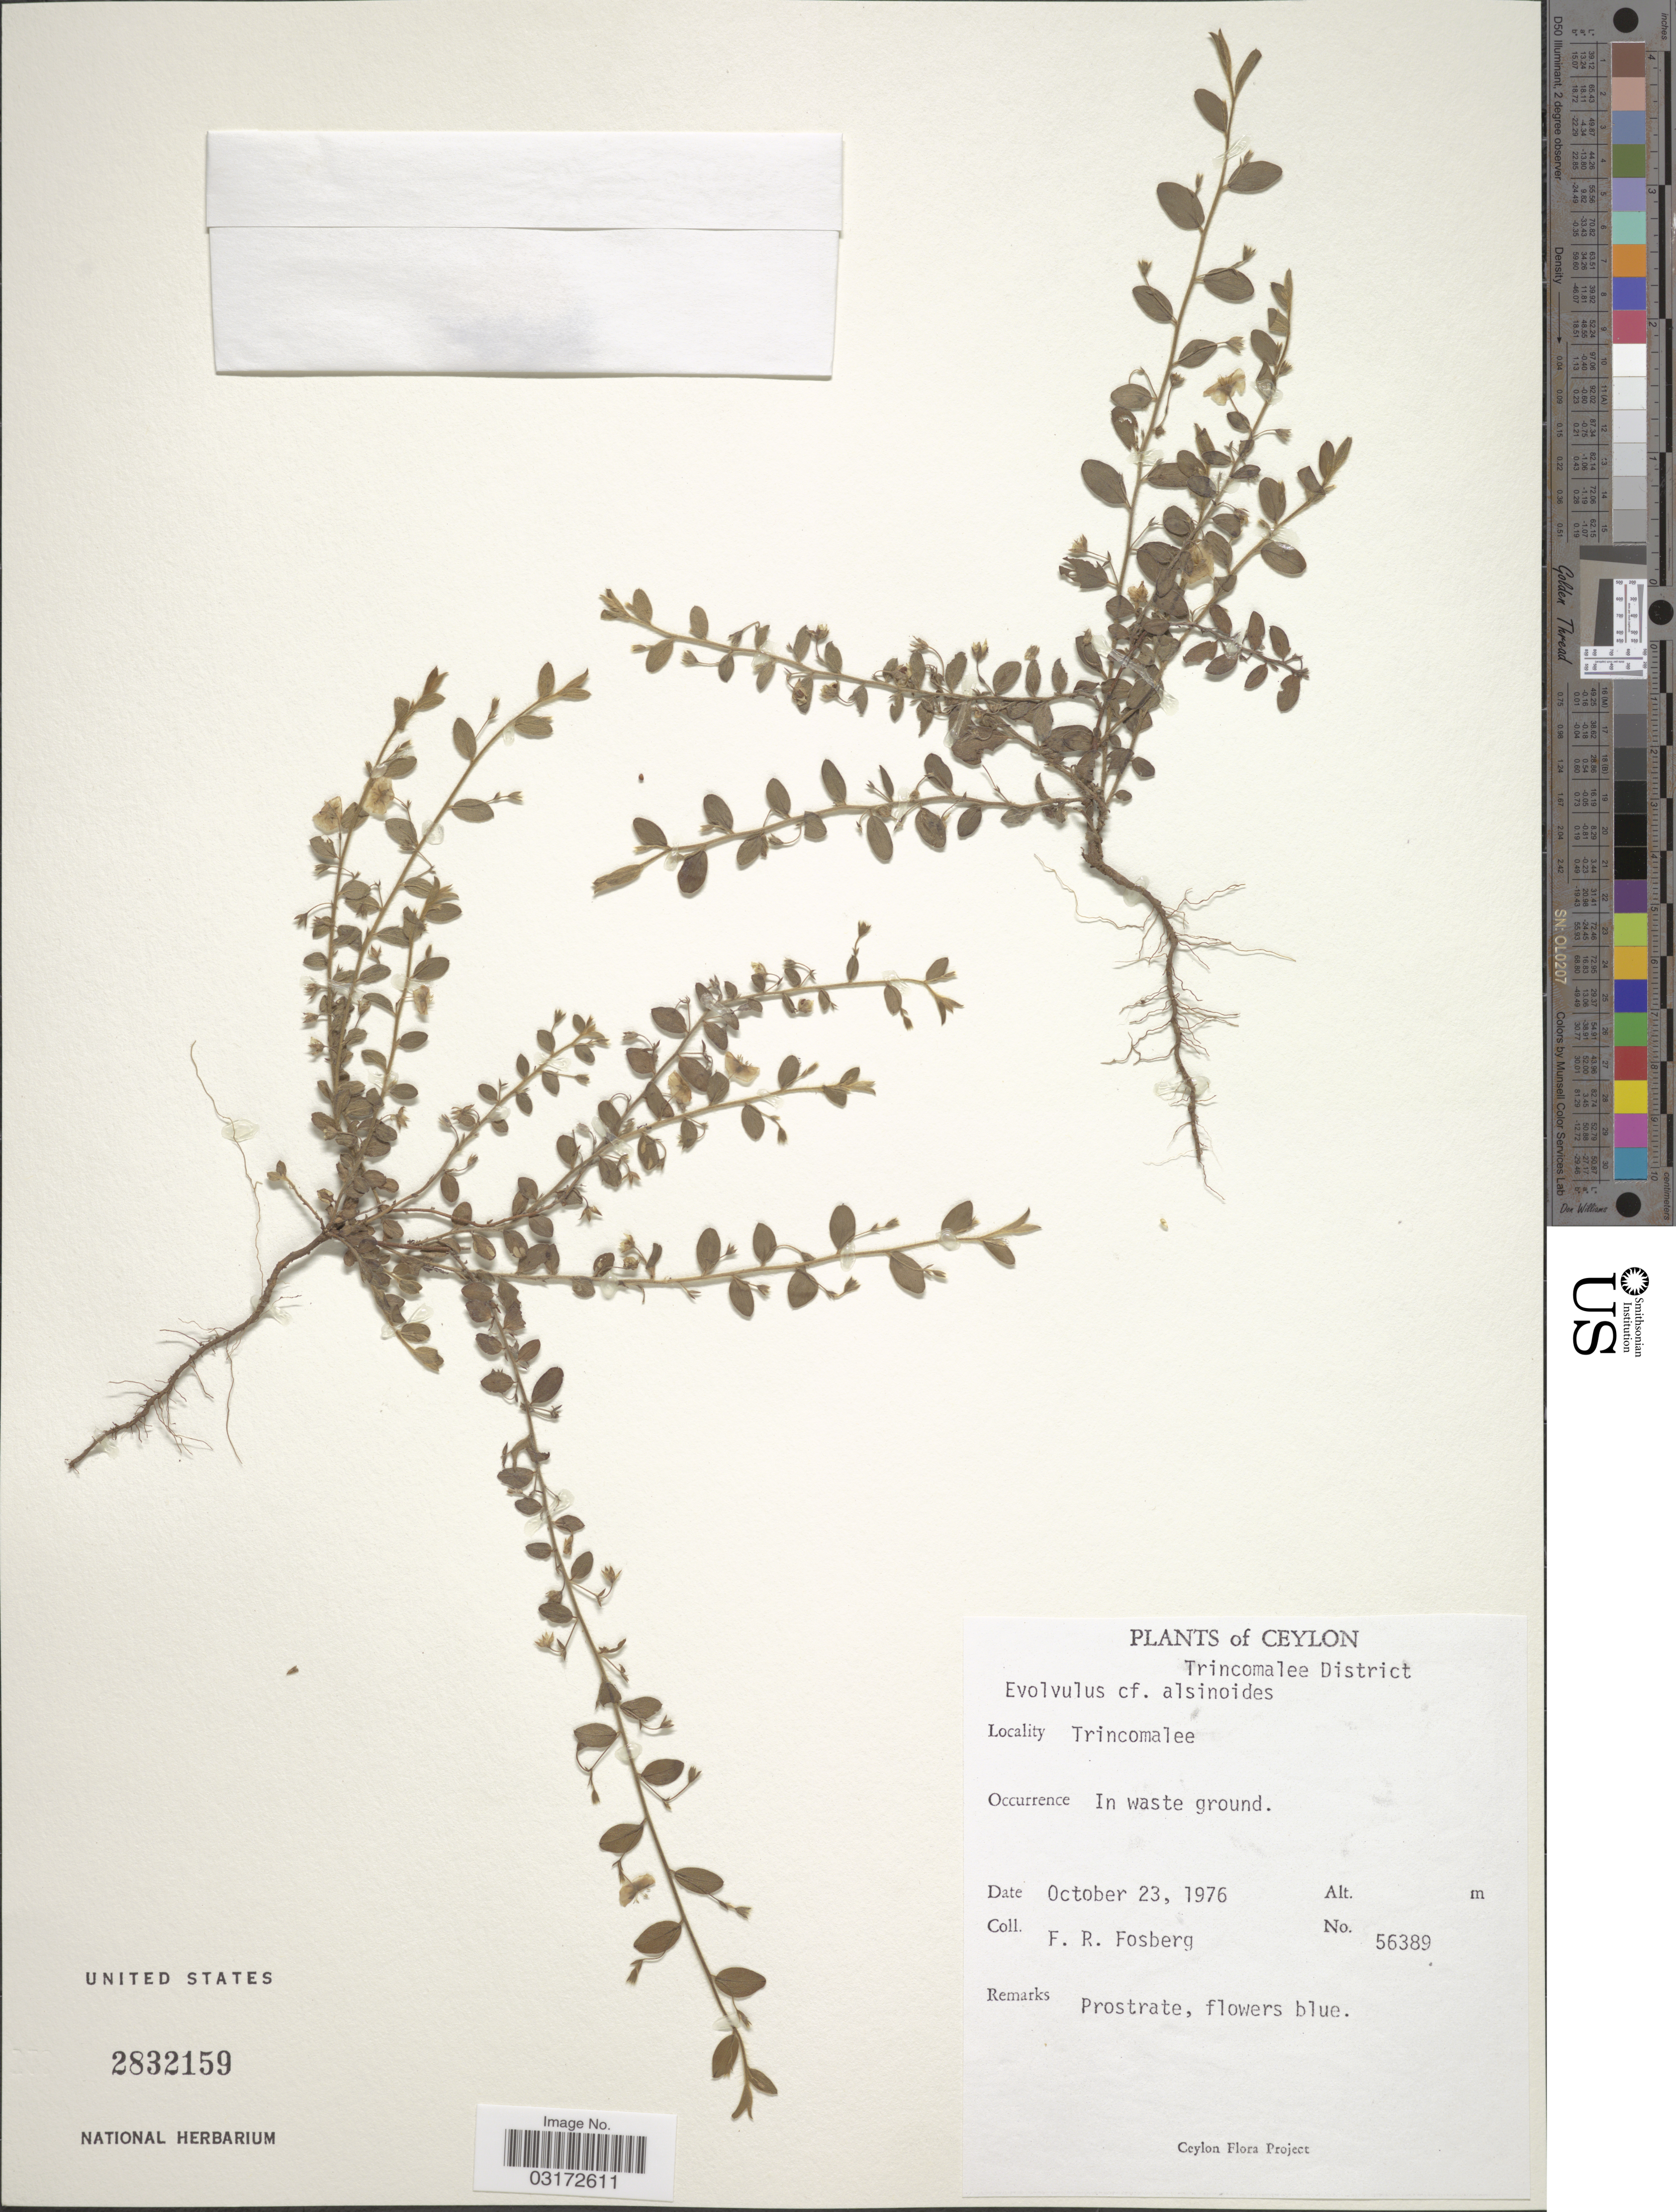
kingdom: Plantae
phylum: Tracheophyta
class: Magnoliopsida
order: Solanales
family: Convolvulaceae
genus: Evolvulus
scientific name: Evolvulus alsinoides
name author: (L.) L.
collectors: F. R. Fosberg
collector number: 56389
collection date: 1976-10-23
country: Sri Lanka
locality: Ceylon. Trincomalee District. Trincomalee.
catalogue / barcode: US 2832159